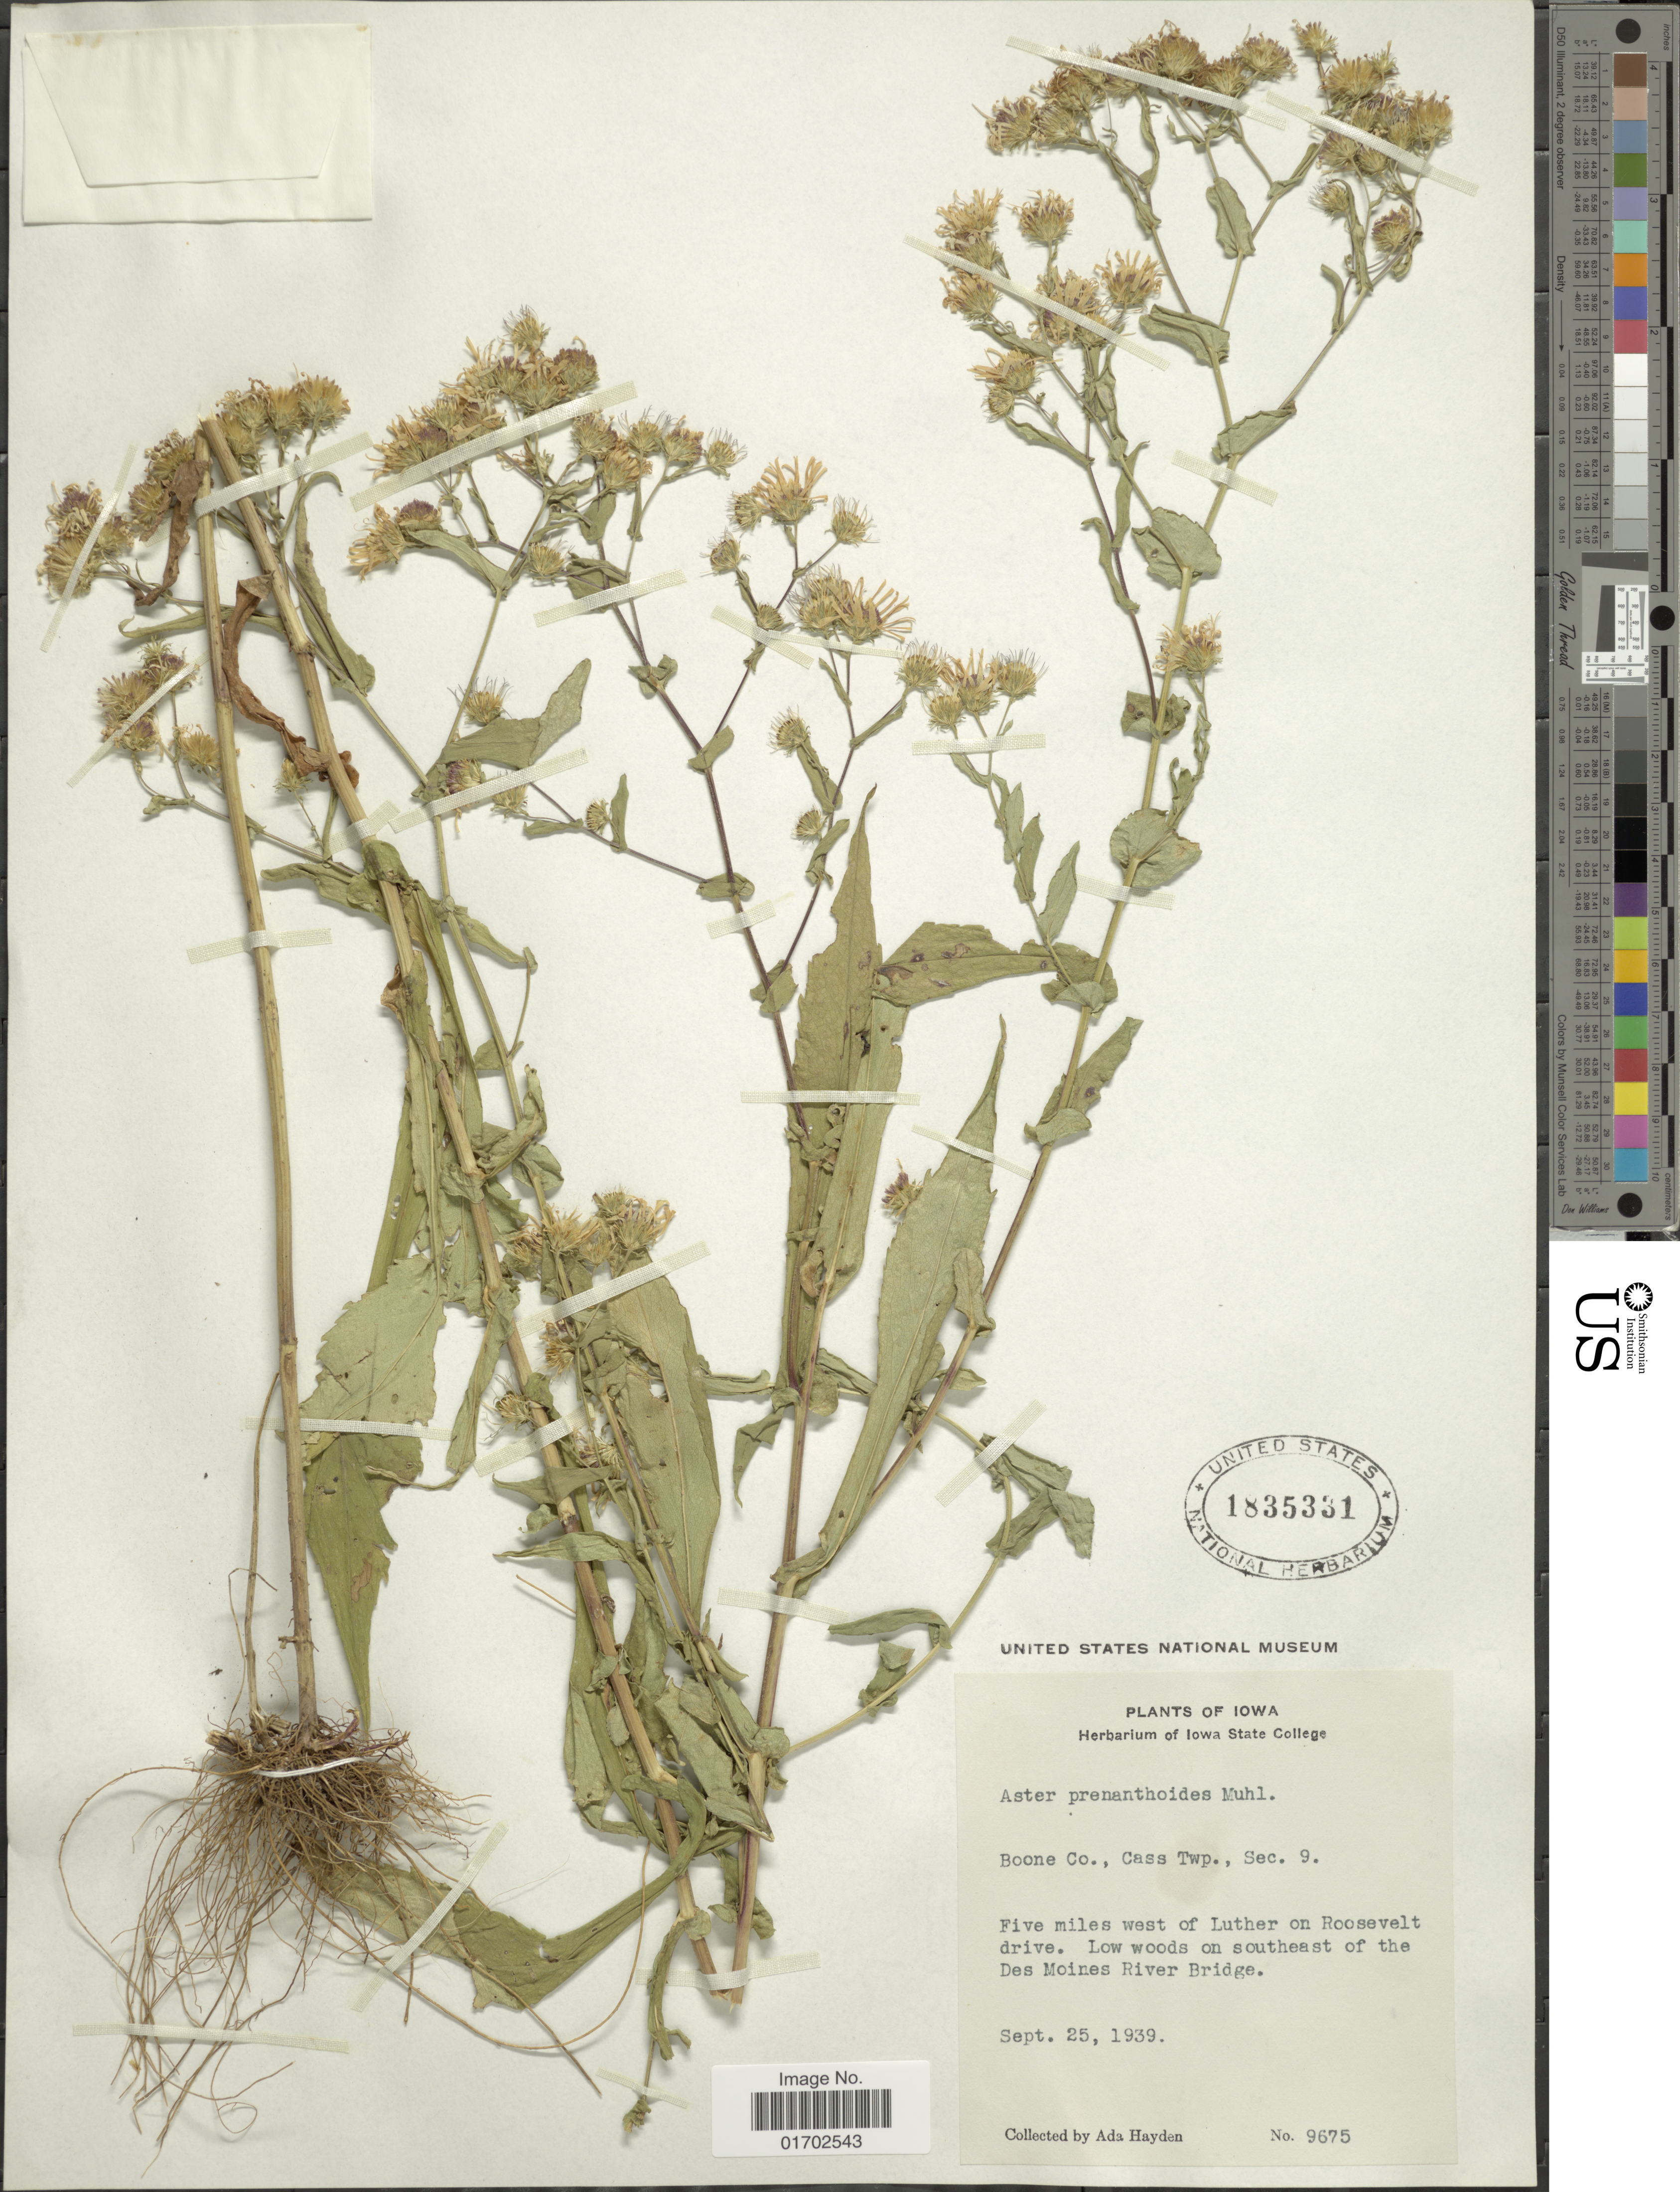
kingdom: Plantae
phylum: Tracheophyta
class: Magnoliopsida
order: Asterales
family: Asteraceae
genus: Symphyotrichum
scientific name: Symphyotrichum prenanthoides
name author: (Muhl. ex Willd.) G.L. Nesom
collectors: Ada Hayden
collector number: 9675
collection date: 1939-09-25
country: United States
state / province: Iowa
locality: Boone Co., Cass Twp., Sec. 9, Five miles west of Luther on Roosevelt drive. Low woods on southeast of the De Moines River Bridge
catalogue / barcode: US 1835331